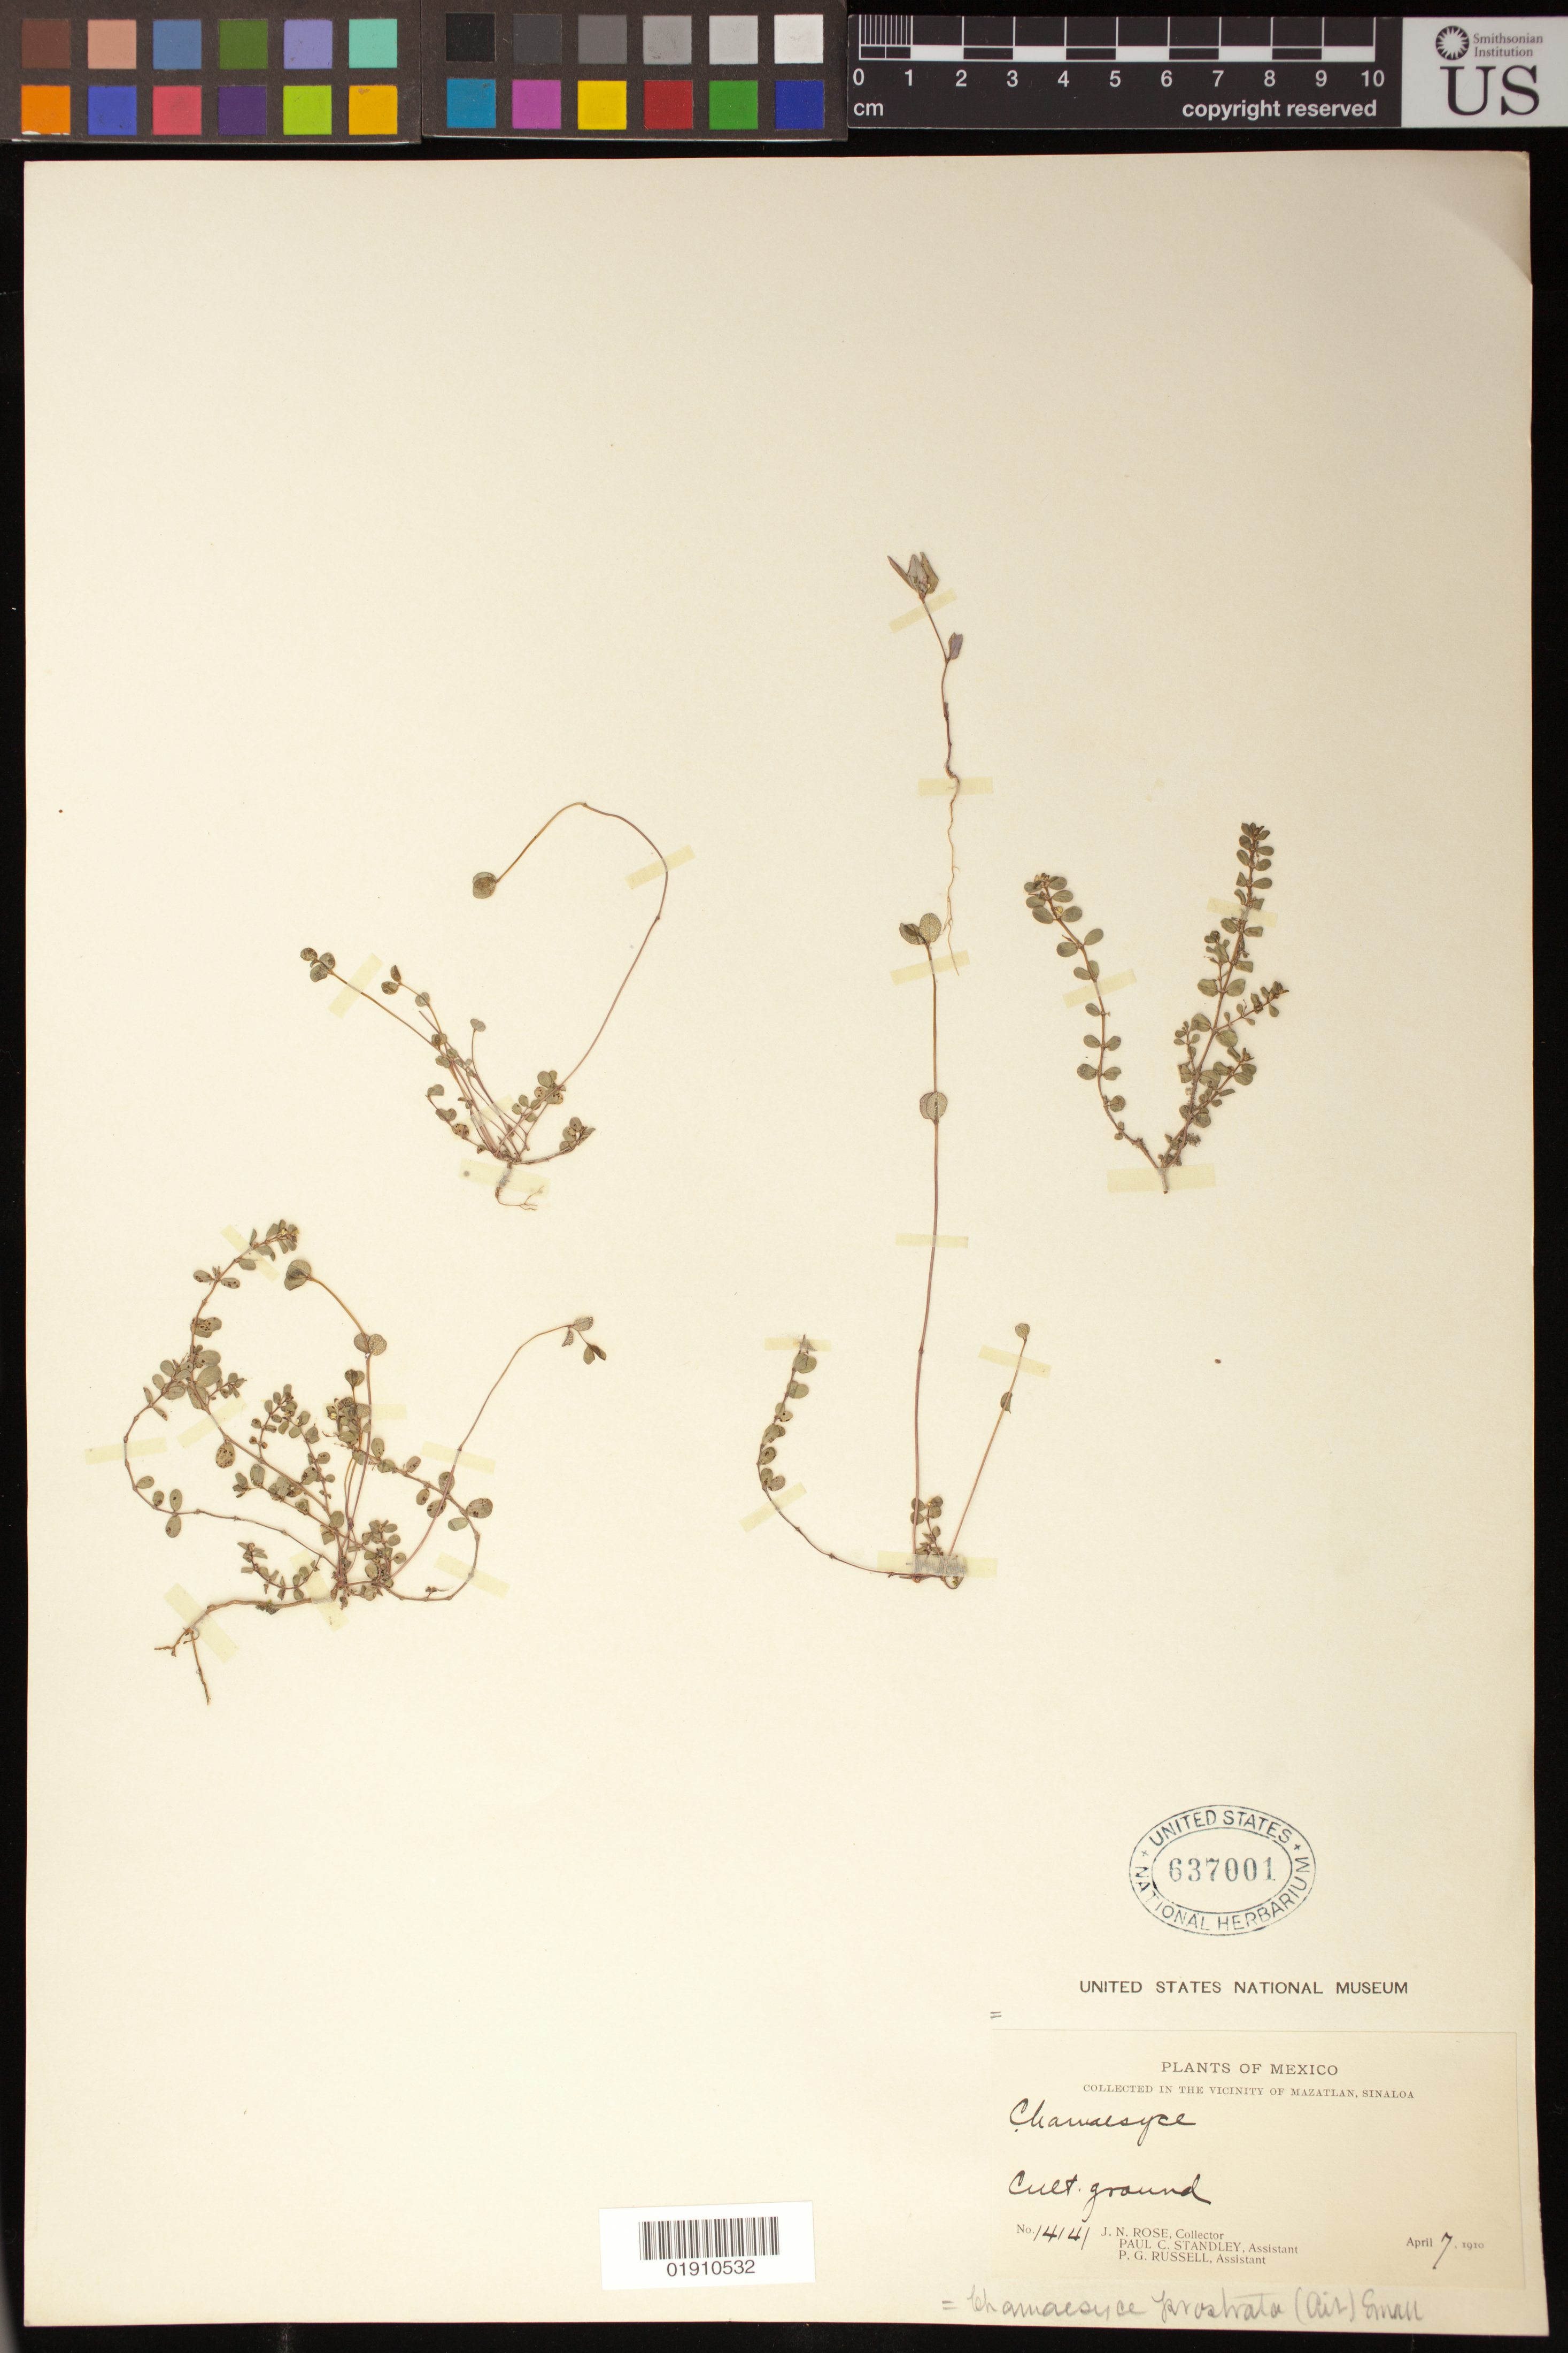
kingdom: Plantae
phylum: Tracheophyta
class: Magnoliopsida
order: Malpighiales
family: Euphorbiaceae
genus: Euphorbia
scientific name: Euphorbia prostrata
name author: Aiton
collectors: J. N. Rose, P. C. Standley & P. G. Russell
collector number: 14141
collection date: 1910-04-07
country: Mexico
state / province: Sinaloa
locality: In the vicinity of Mazatlan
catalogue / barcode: US 637001